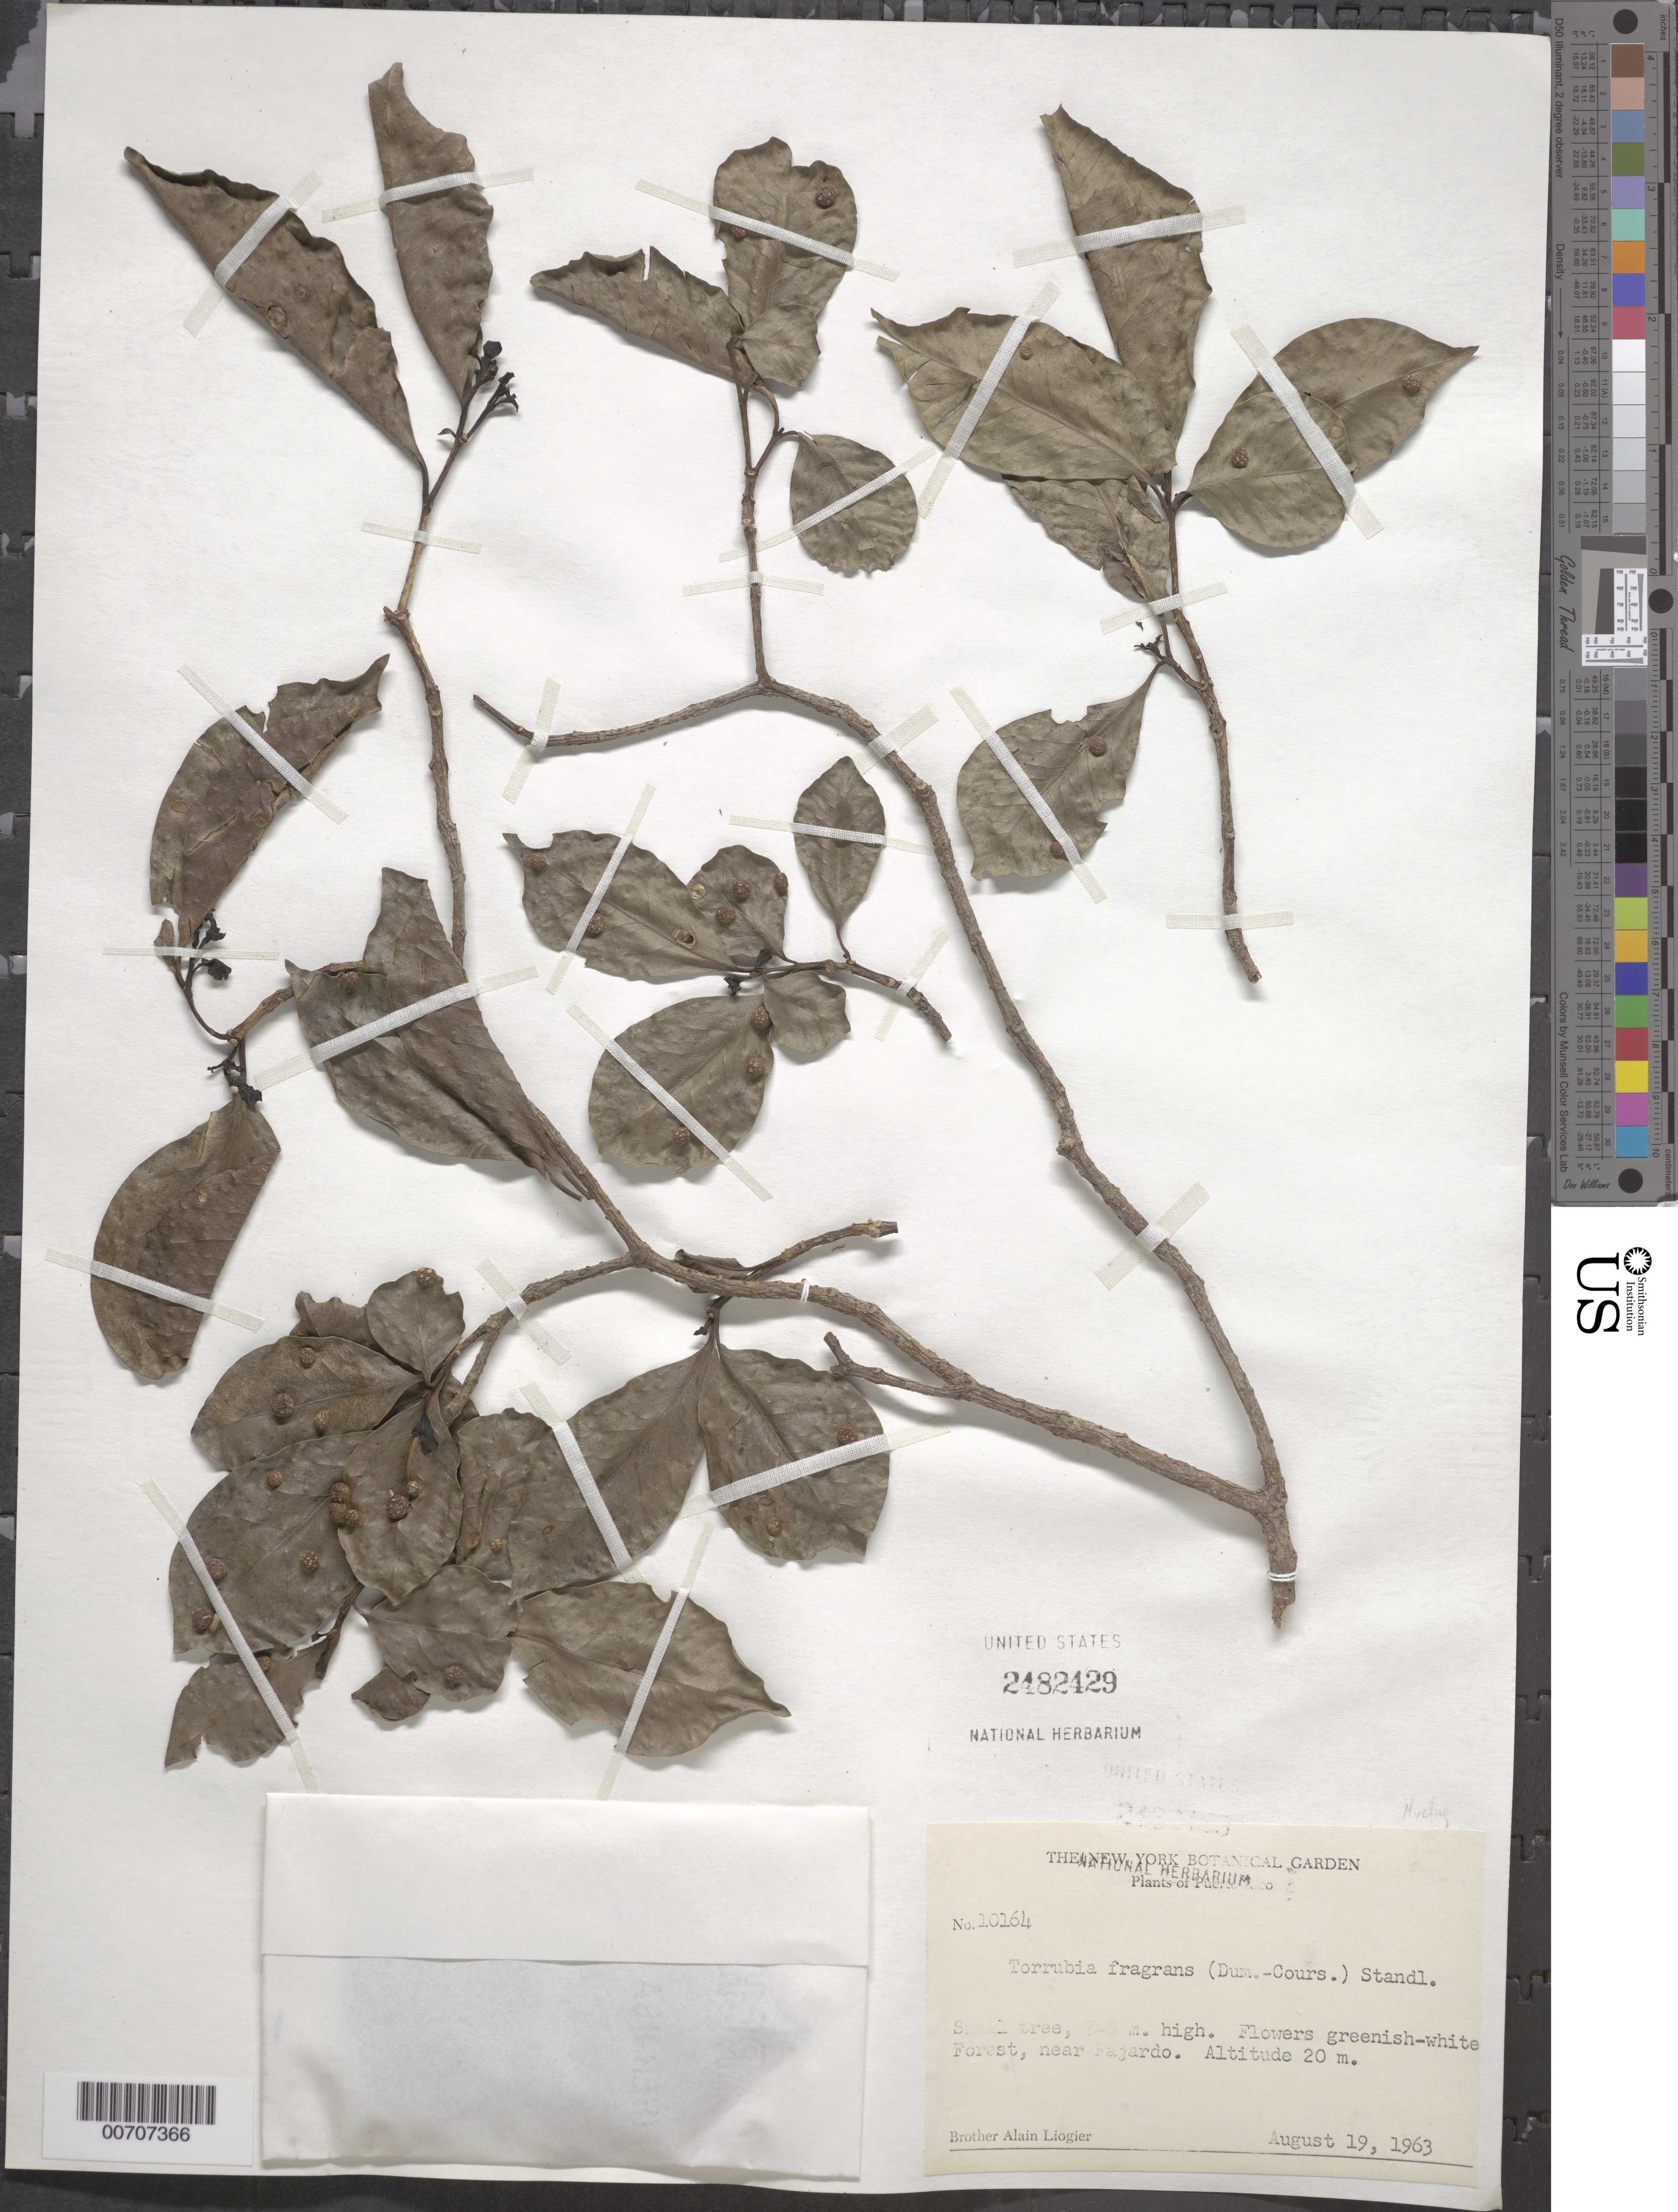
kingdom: Plantae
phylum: Tracheophyta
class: Magnoliopsida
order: Caryophyllales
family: Nyctaginaceae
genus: Guapira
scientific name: Guapira fragrans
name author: (Dum. Cours.) Little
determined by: Strong, Mark T., (BOT), Smithsonian Institution - National Museum of Natural History (UNITED STATES)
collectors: A. H. Liogier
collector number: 10164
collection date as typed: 19 Aug 1963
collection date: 1963-08-19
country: Puerto Rico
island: Greater Antilles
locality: Fajardo, vic of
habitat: Forest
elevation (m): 20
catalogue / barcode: US 2482429